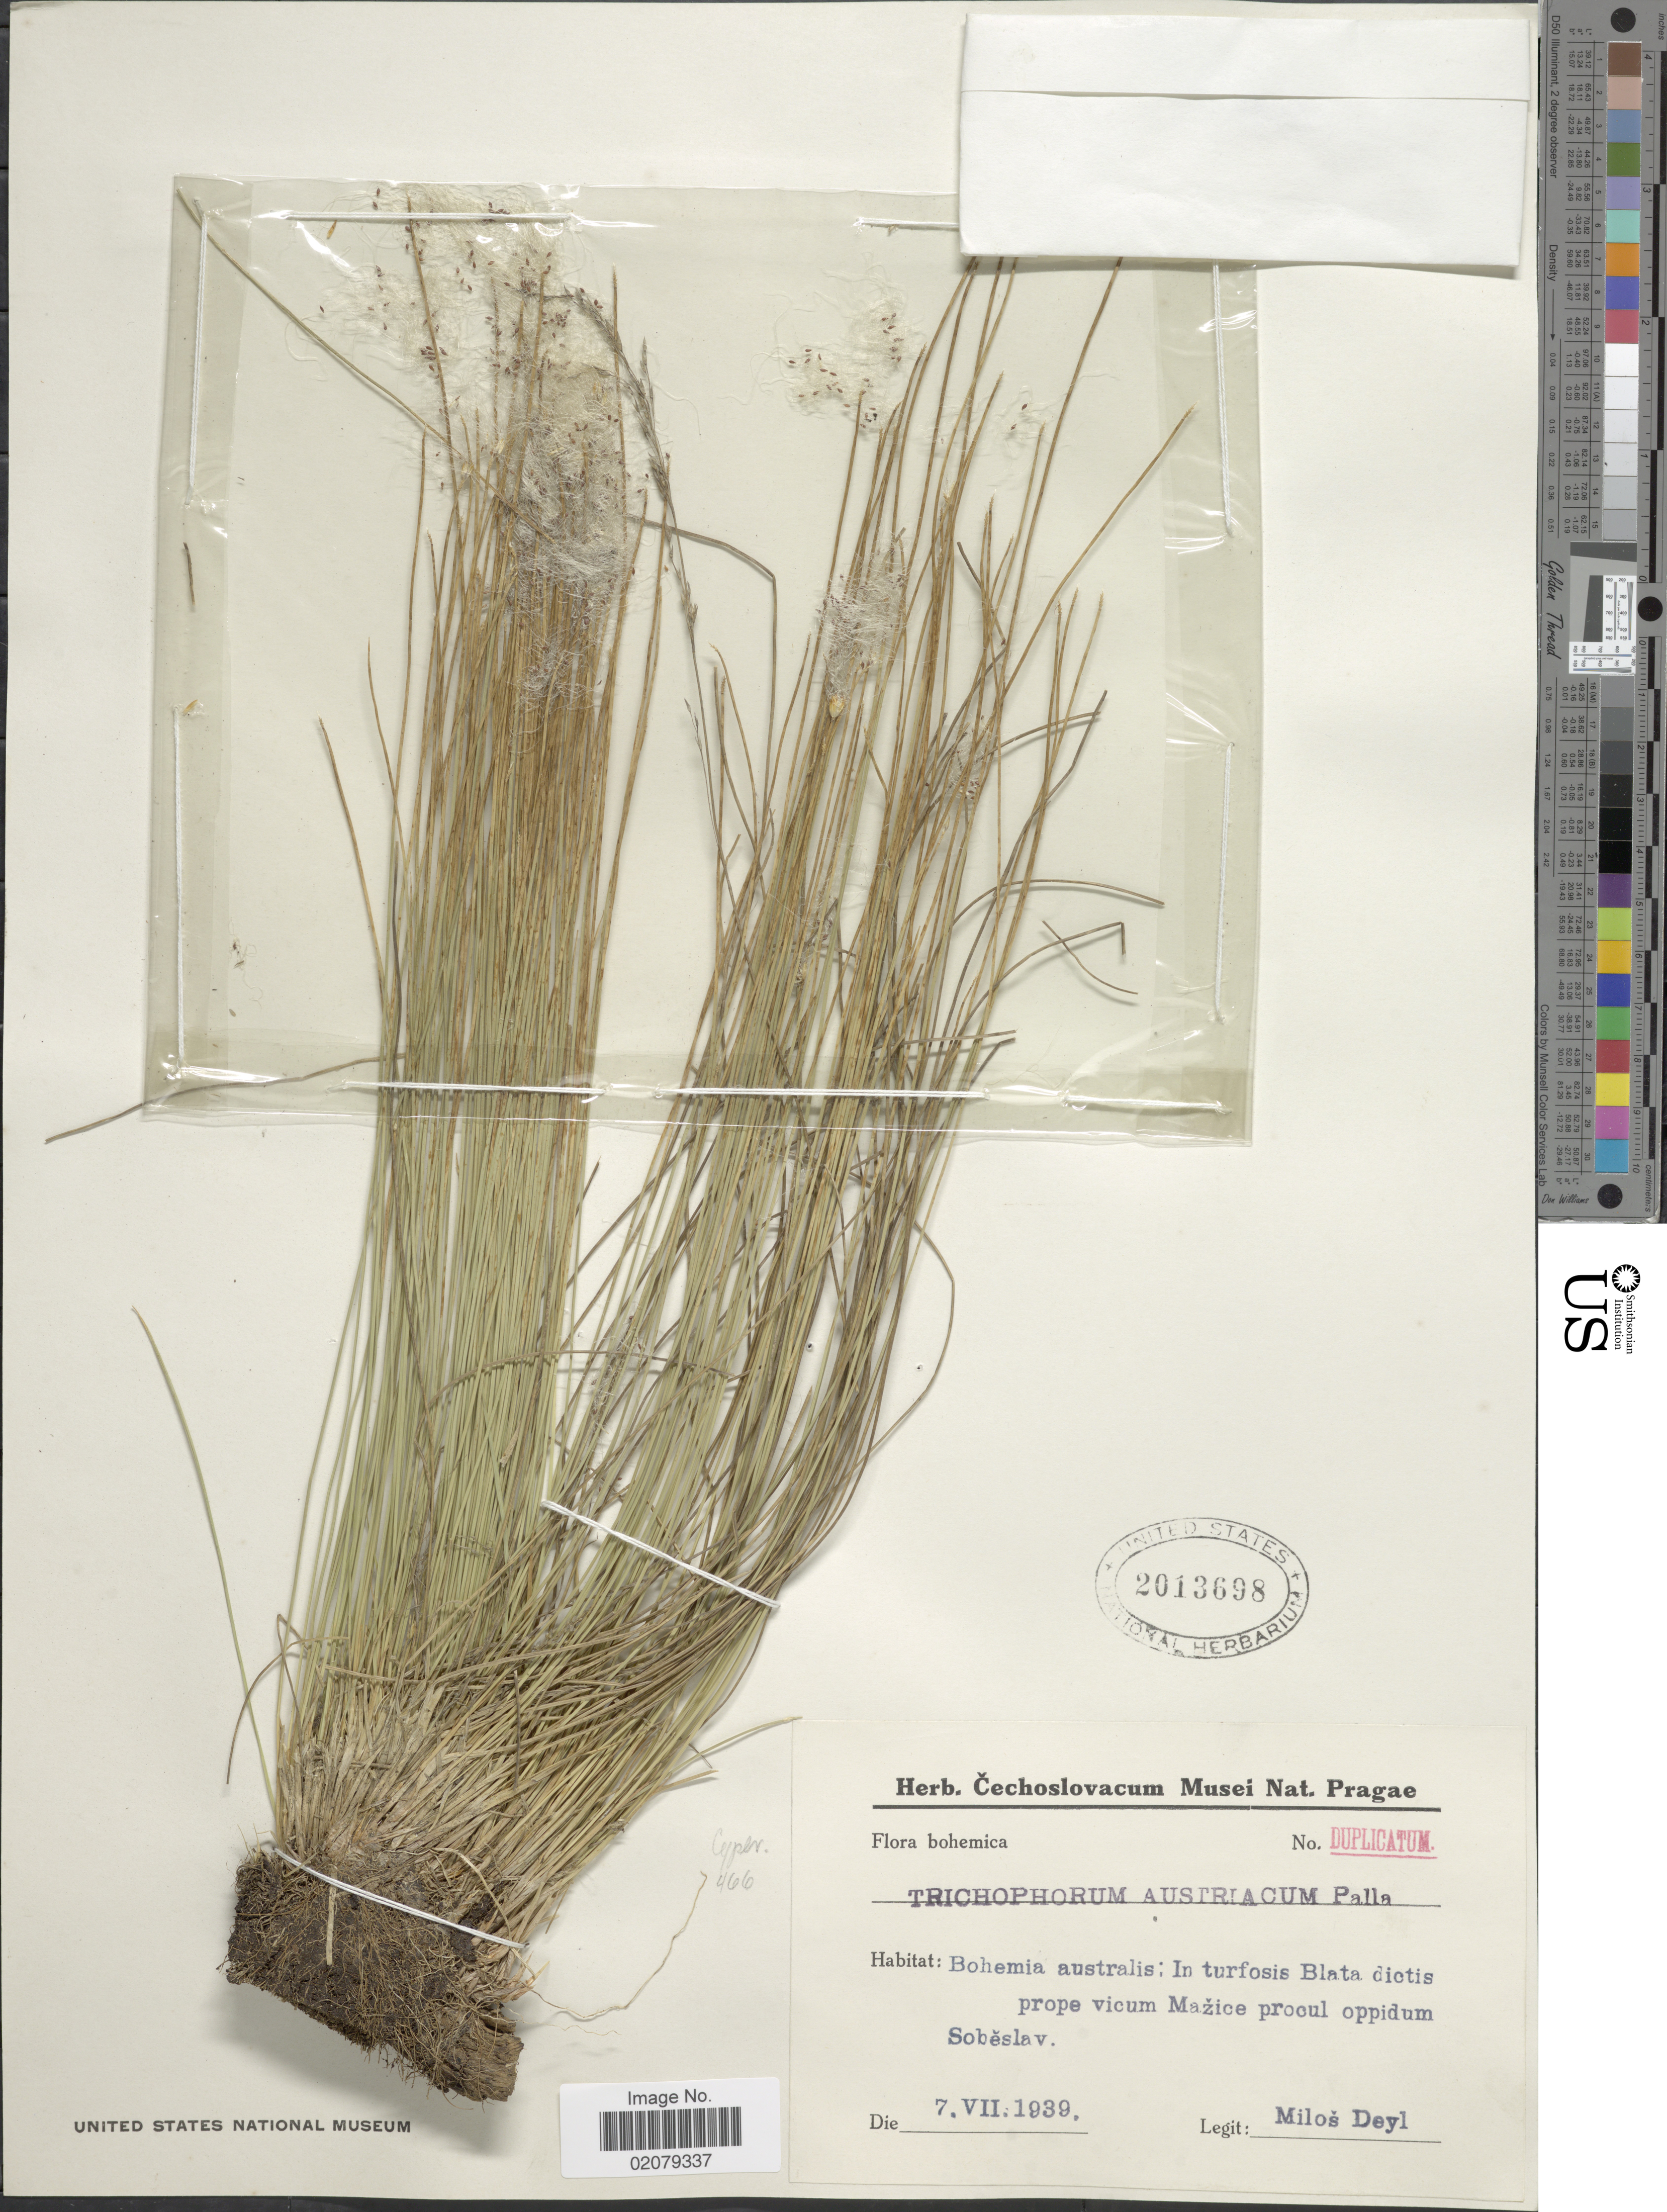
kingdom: Plantae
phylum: Tracheophyta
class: Liliopsida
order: Poales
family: Cyperaceae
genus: Trichophorum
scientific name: Trichophorum cespitosum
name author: (L.) Hartm.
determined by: Strong, Mark T., (BOT), Smithsonian Institution - National Museum of Natural History (UNITED STATES)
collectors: M. Deyl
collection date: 1939-07-07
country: Czechia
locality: Bohemia australis: In turfosis Blata dictis prope vicum Mazice procul oppidum Sobeslav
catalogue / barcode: US 2013698